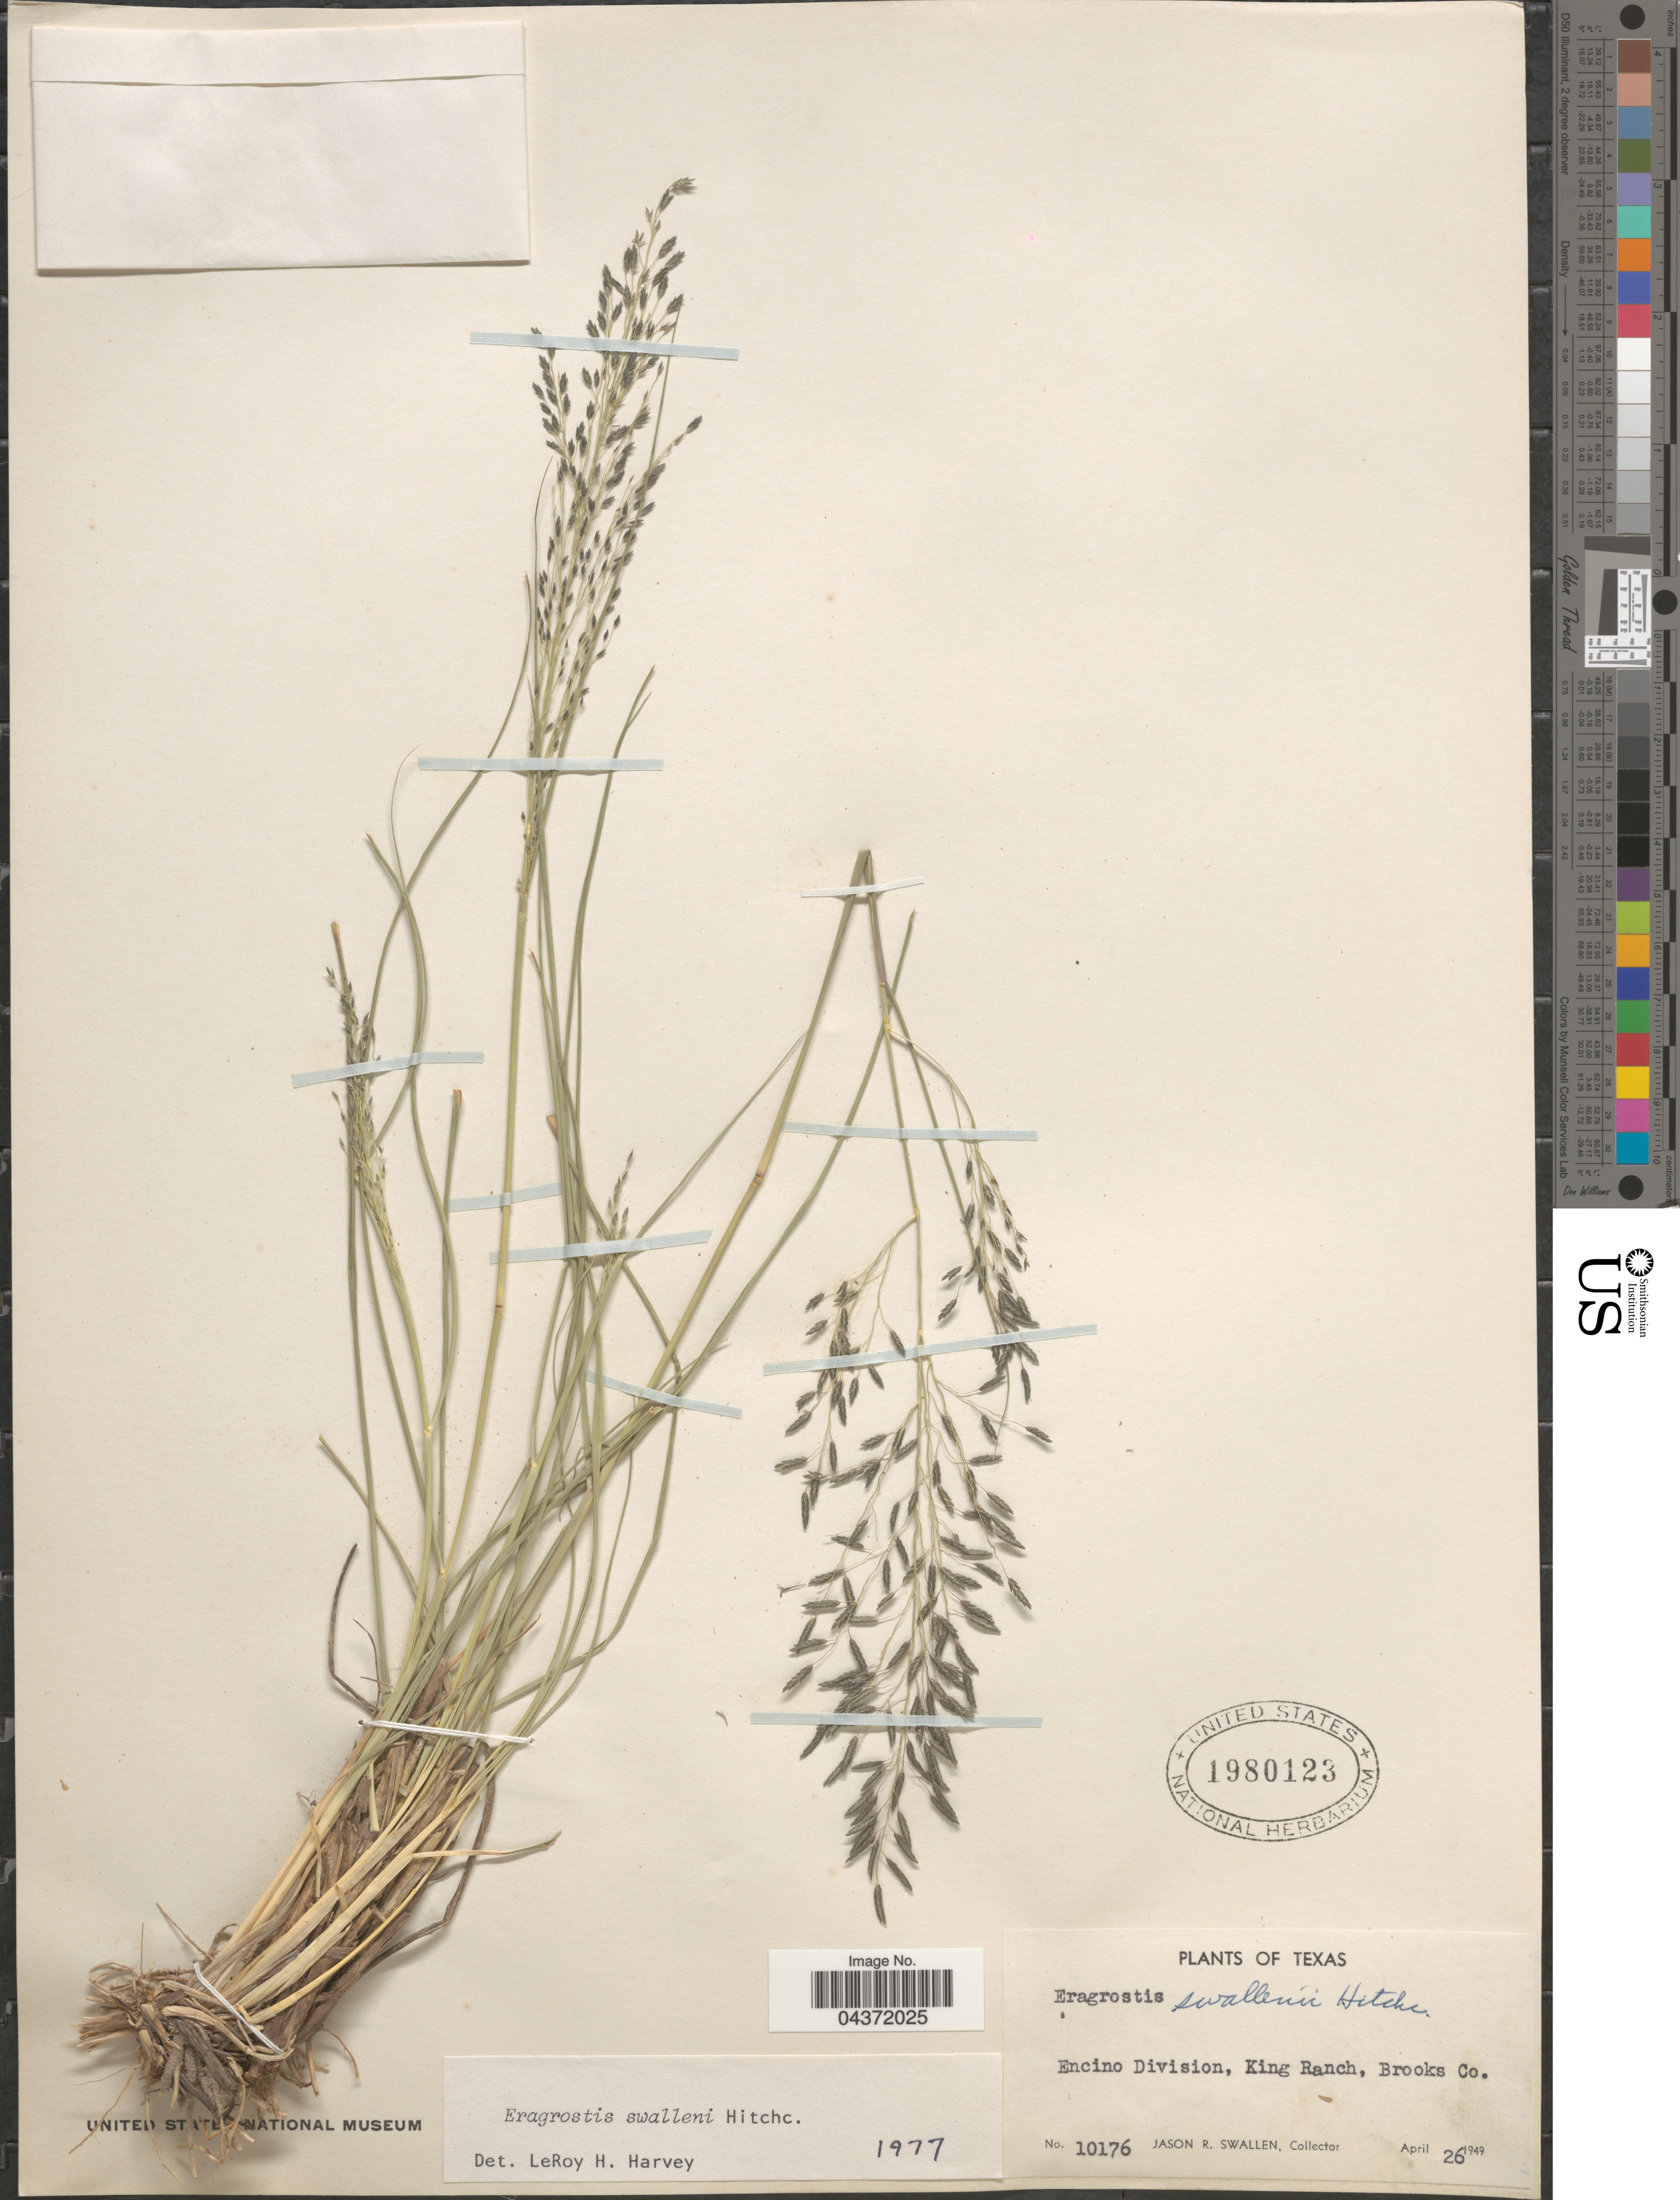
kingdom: Plantae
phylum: Tracheophyta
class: Liliopsida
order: Poales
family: Poaceae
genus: Eragrostis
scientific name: Eragrostis swallenii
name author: Hitchc.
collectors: J. R. Swallen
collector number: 10176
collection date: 1949-04-26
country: United States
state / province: Texas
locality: Encino Division, King Ranch, Brooks Co.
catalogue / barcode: US 1980123